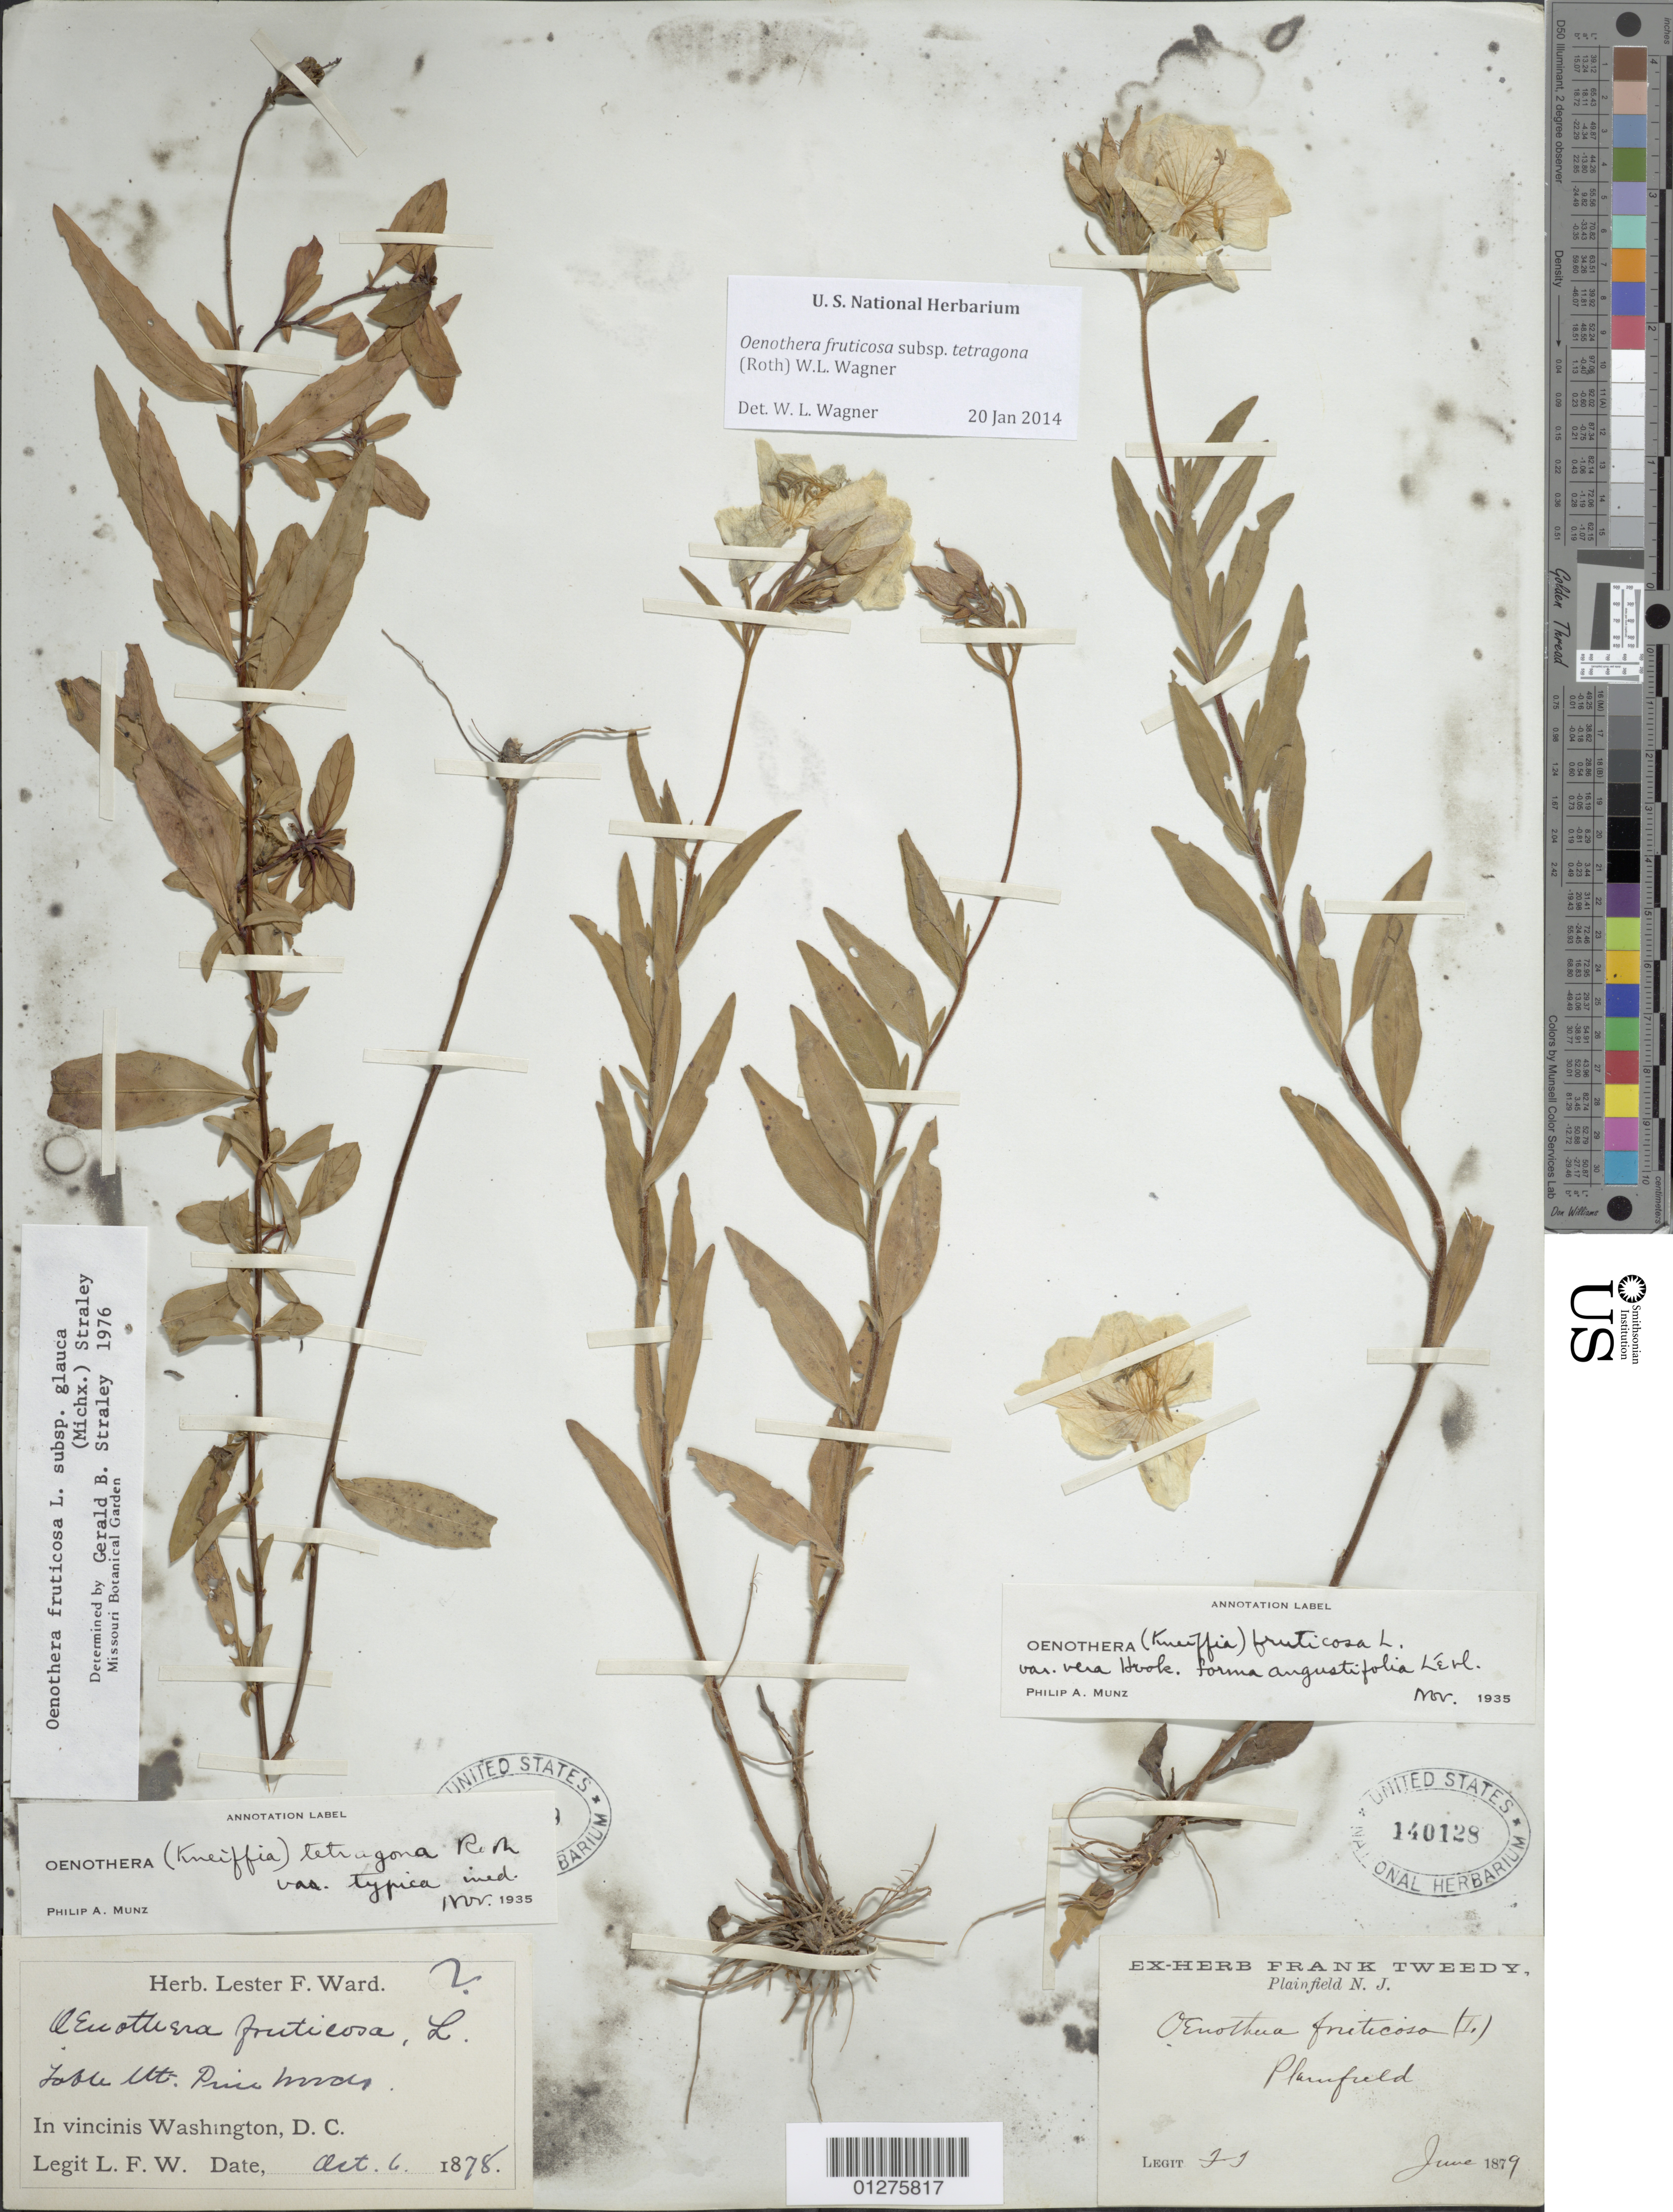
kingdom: Plantae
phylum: Tracheophyta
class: Magnoliopsida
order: Myrtales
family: Onagraceae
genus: Oenothera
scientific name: Oenothera fruticosa subsp. tetragona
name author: (Roth) W.L. Wagner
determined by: Wagner, W. L., (BOT), Smithsonian Institution - National Museum of Natural History (UNITED STATES)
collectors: L. F. Ward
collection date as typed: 06 Oct 1878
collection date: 1878-10-06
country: United States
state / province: District of Columbia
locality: Table Mountain Pine Woods.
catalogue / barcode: US 140129